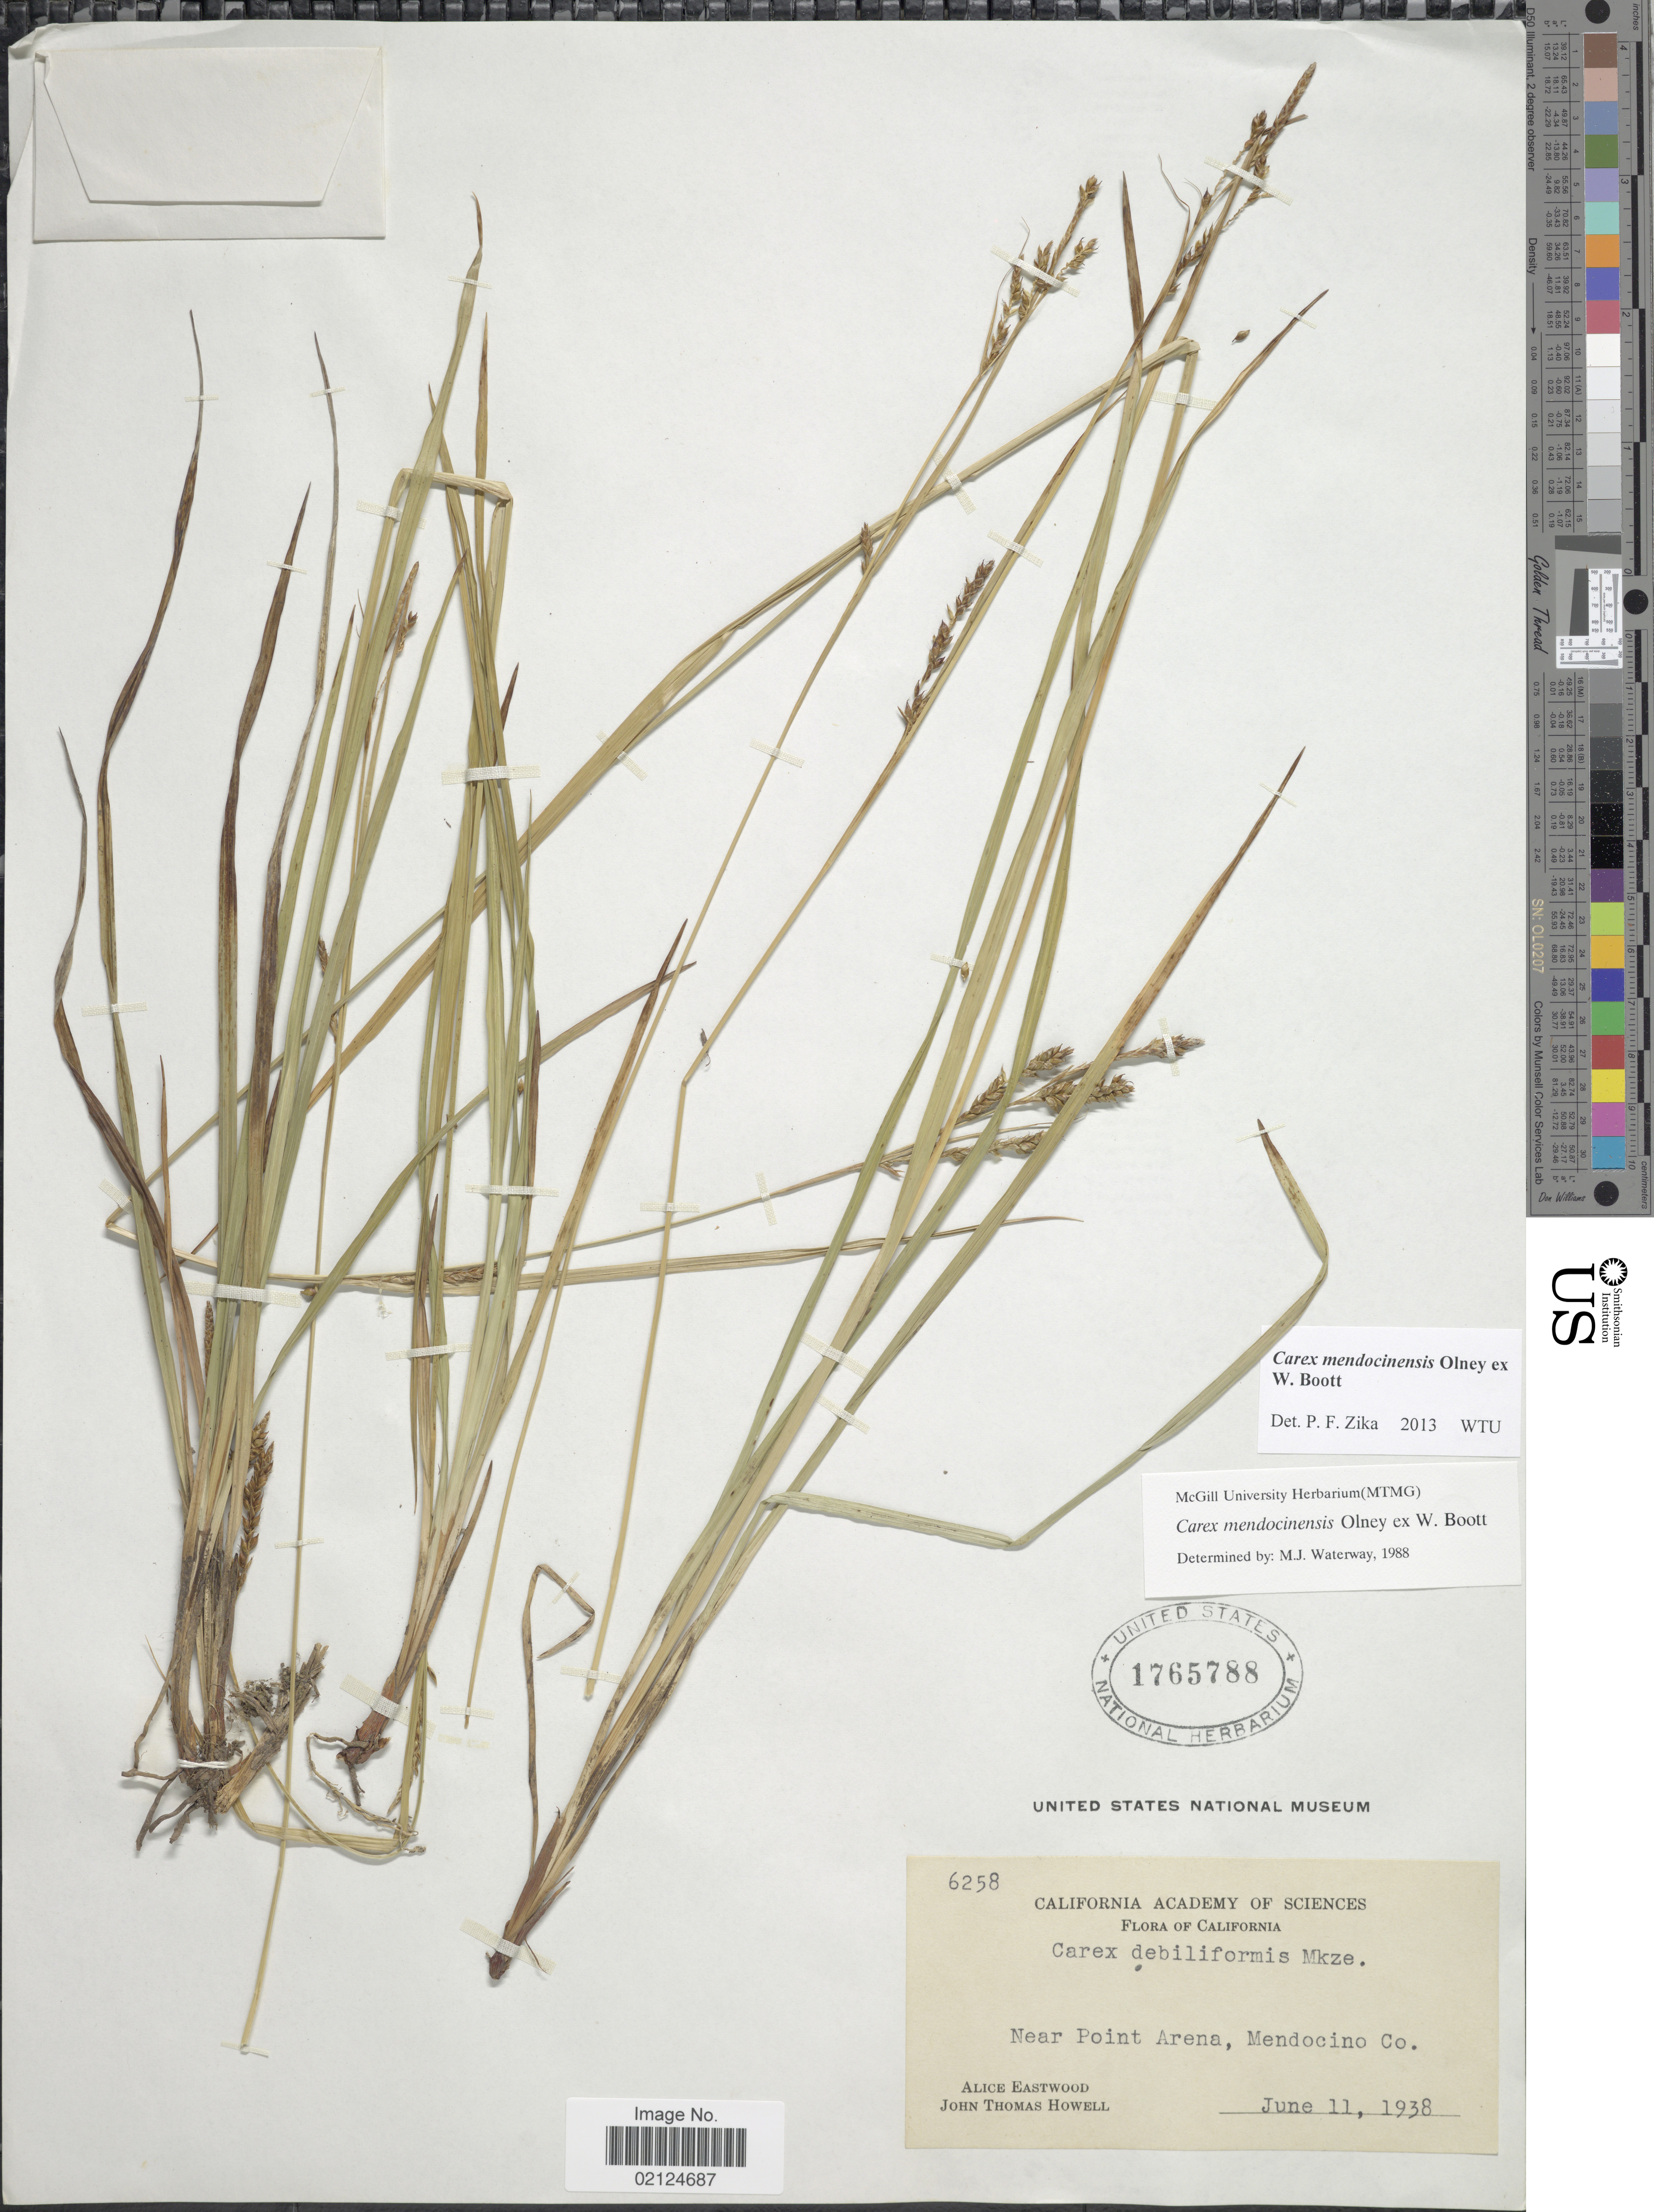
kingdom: Plantae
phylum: Tracheophyta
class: Liliopsida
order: Poales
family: Cyperaceae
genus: Carex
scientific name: Carex mendocinensis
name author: Olney ex Boott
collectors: A. Eastwood & J. T. Howell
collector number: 6258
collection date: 1938-06-11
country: United States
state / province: California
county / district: Mendocino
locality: Near Point Arena, Mendocino Co.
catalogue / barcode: US 1765788